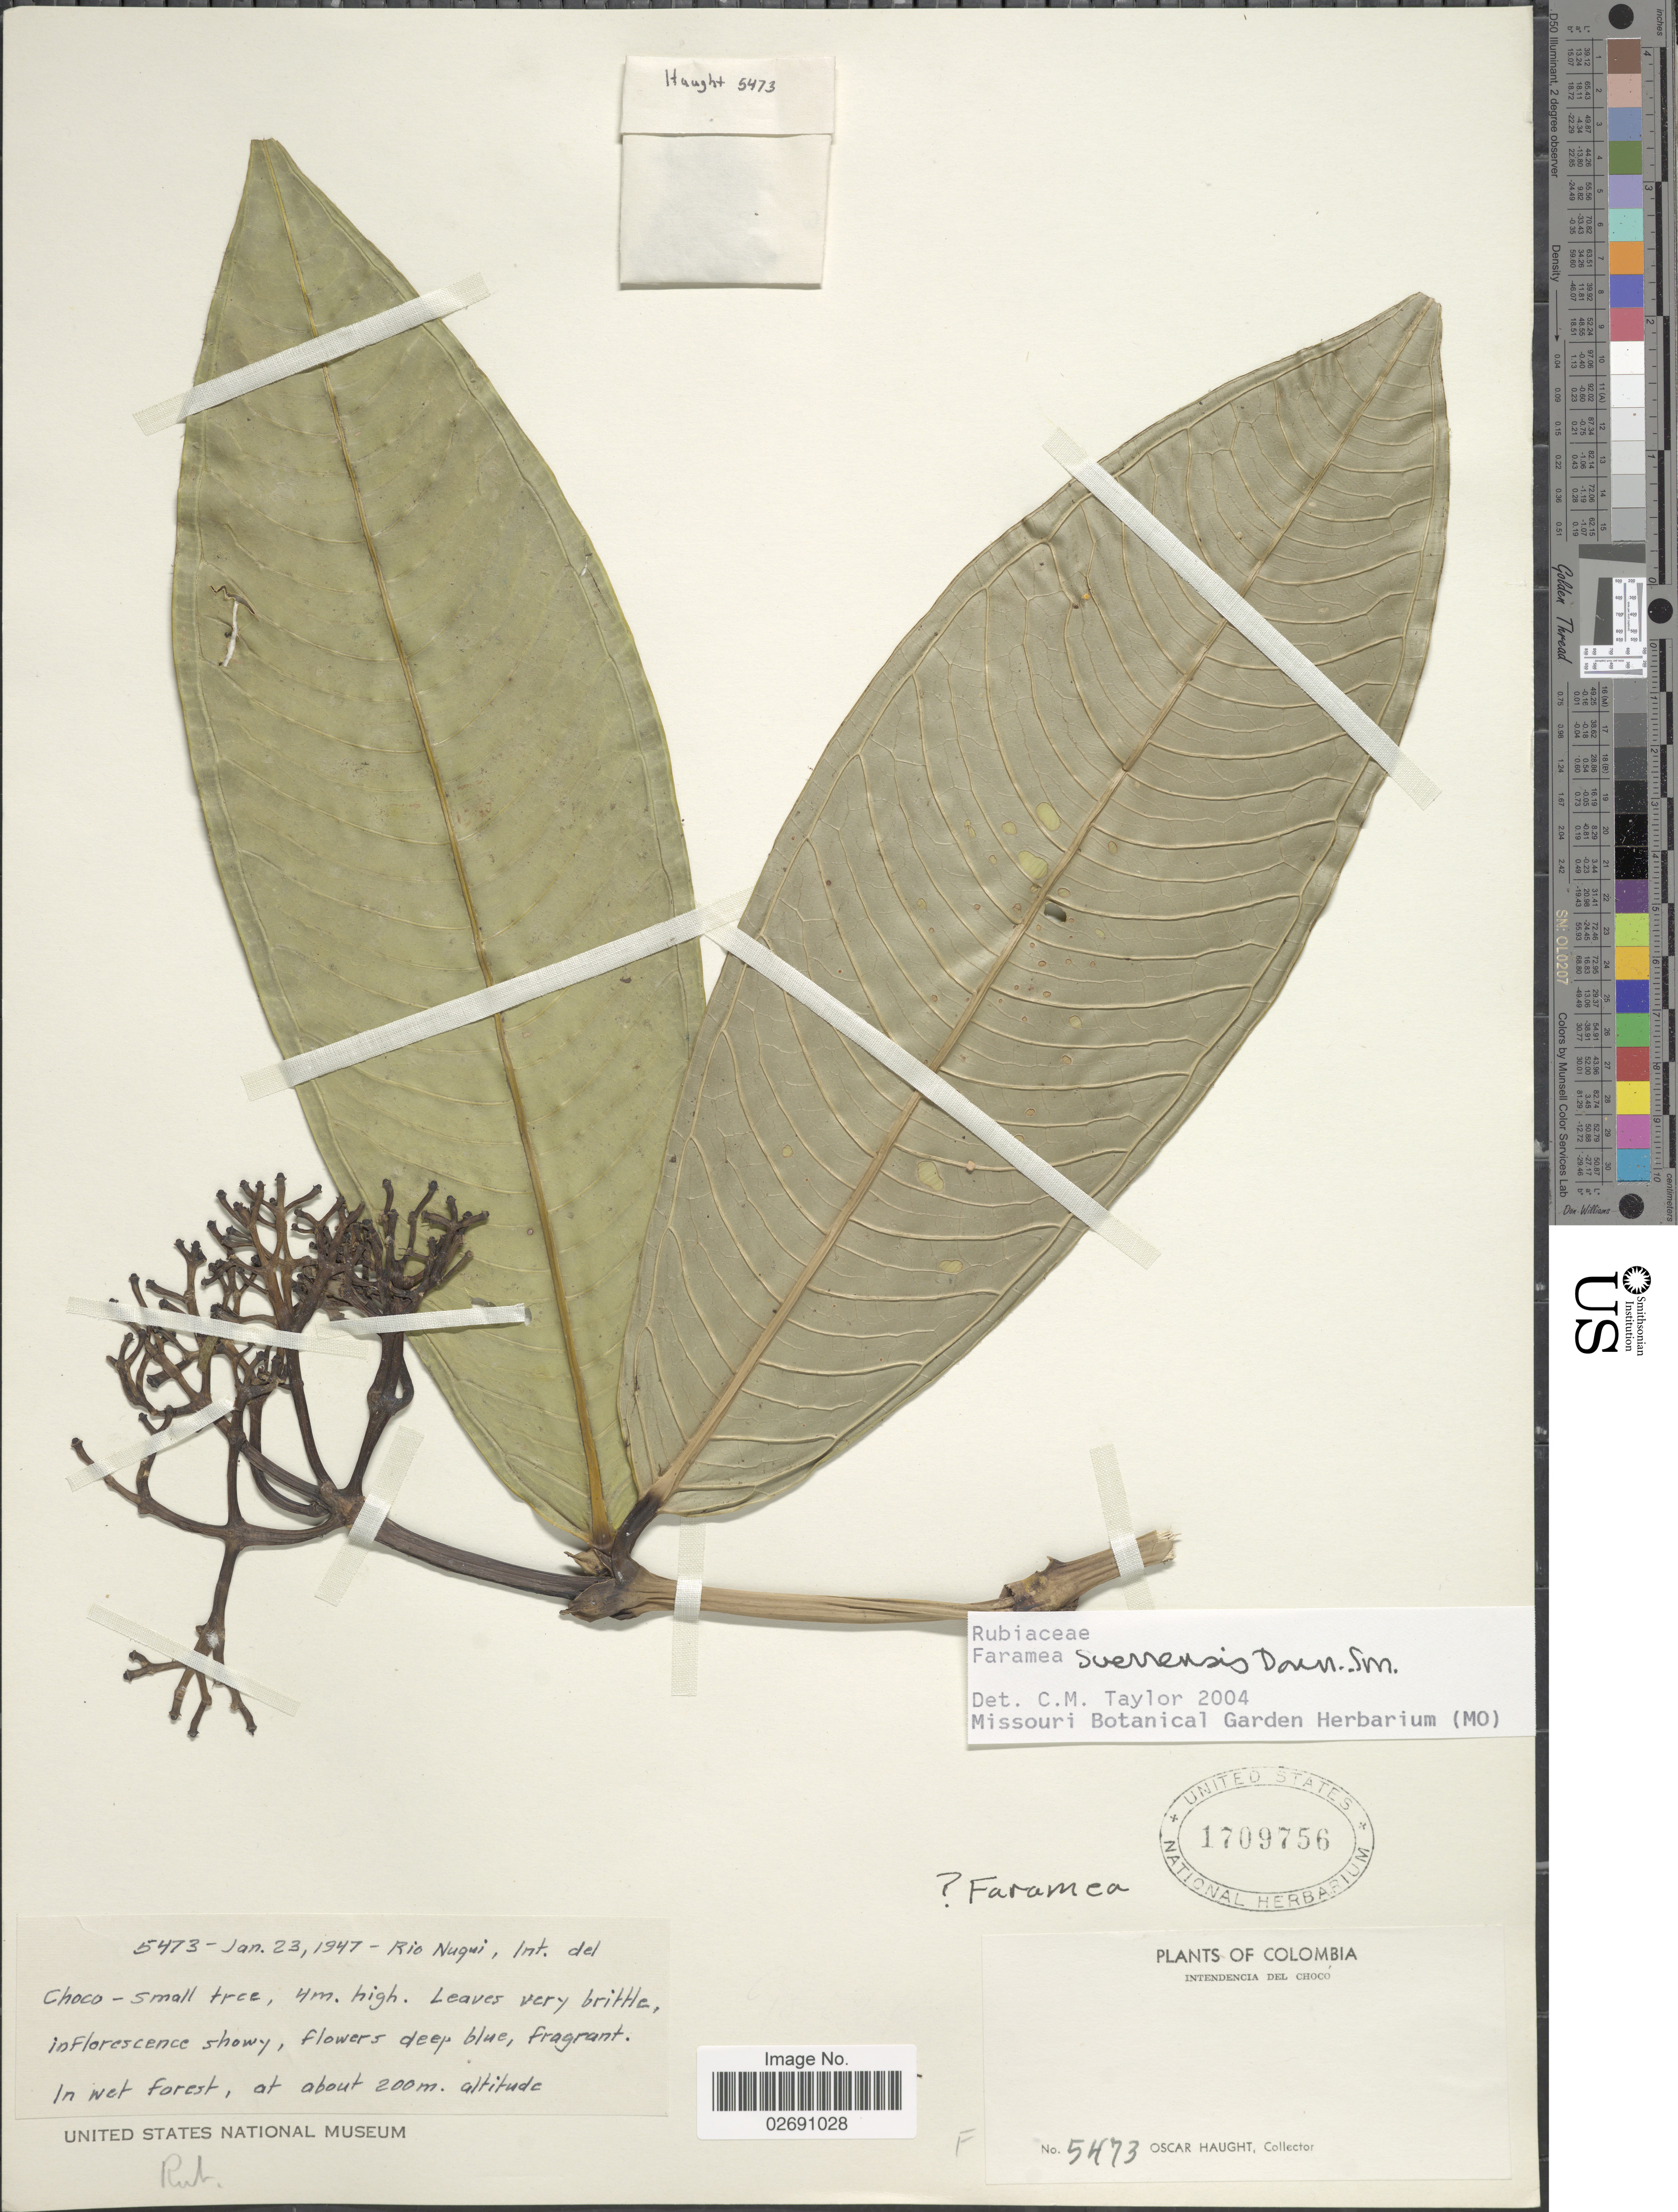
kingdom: Plantae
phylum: Tracheophyta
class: Magnoliopsida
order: Gentianales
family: Rubiaceae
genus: Faramea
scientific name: Faramea suerrensis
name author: (Donn. Sm.) Donn. Sm.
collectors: O. Haught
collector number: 5473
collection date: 1947-01-23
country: Colombia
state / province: Chocó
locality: Rio Nuqui, Int. del Choco, in wet forest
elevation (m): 200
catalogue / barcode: US 1709756